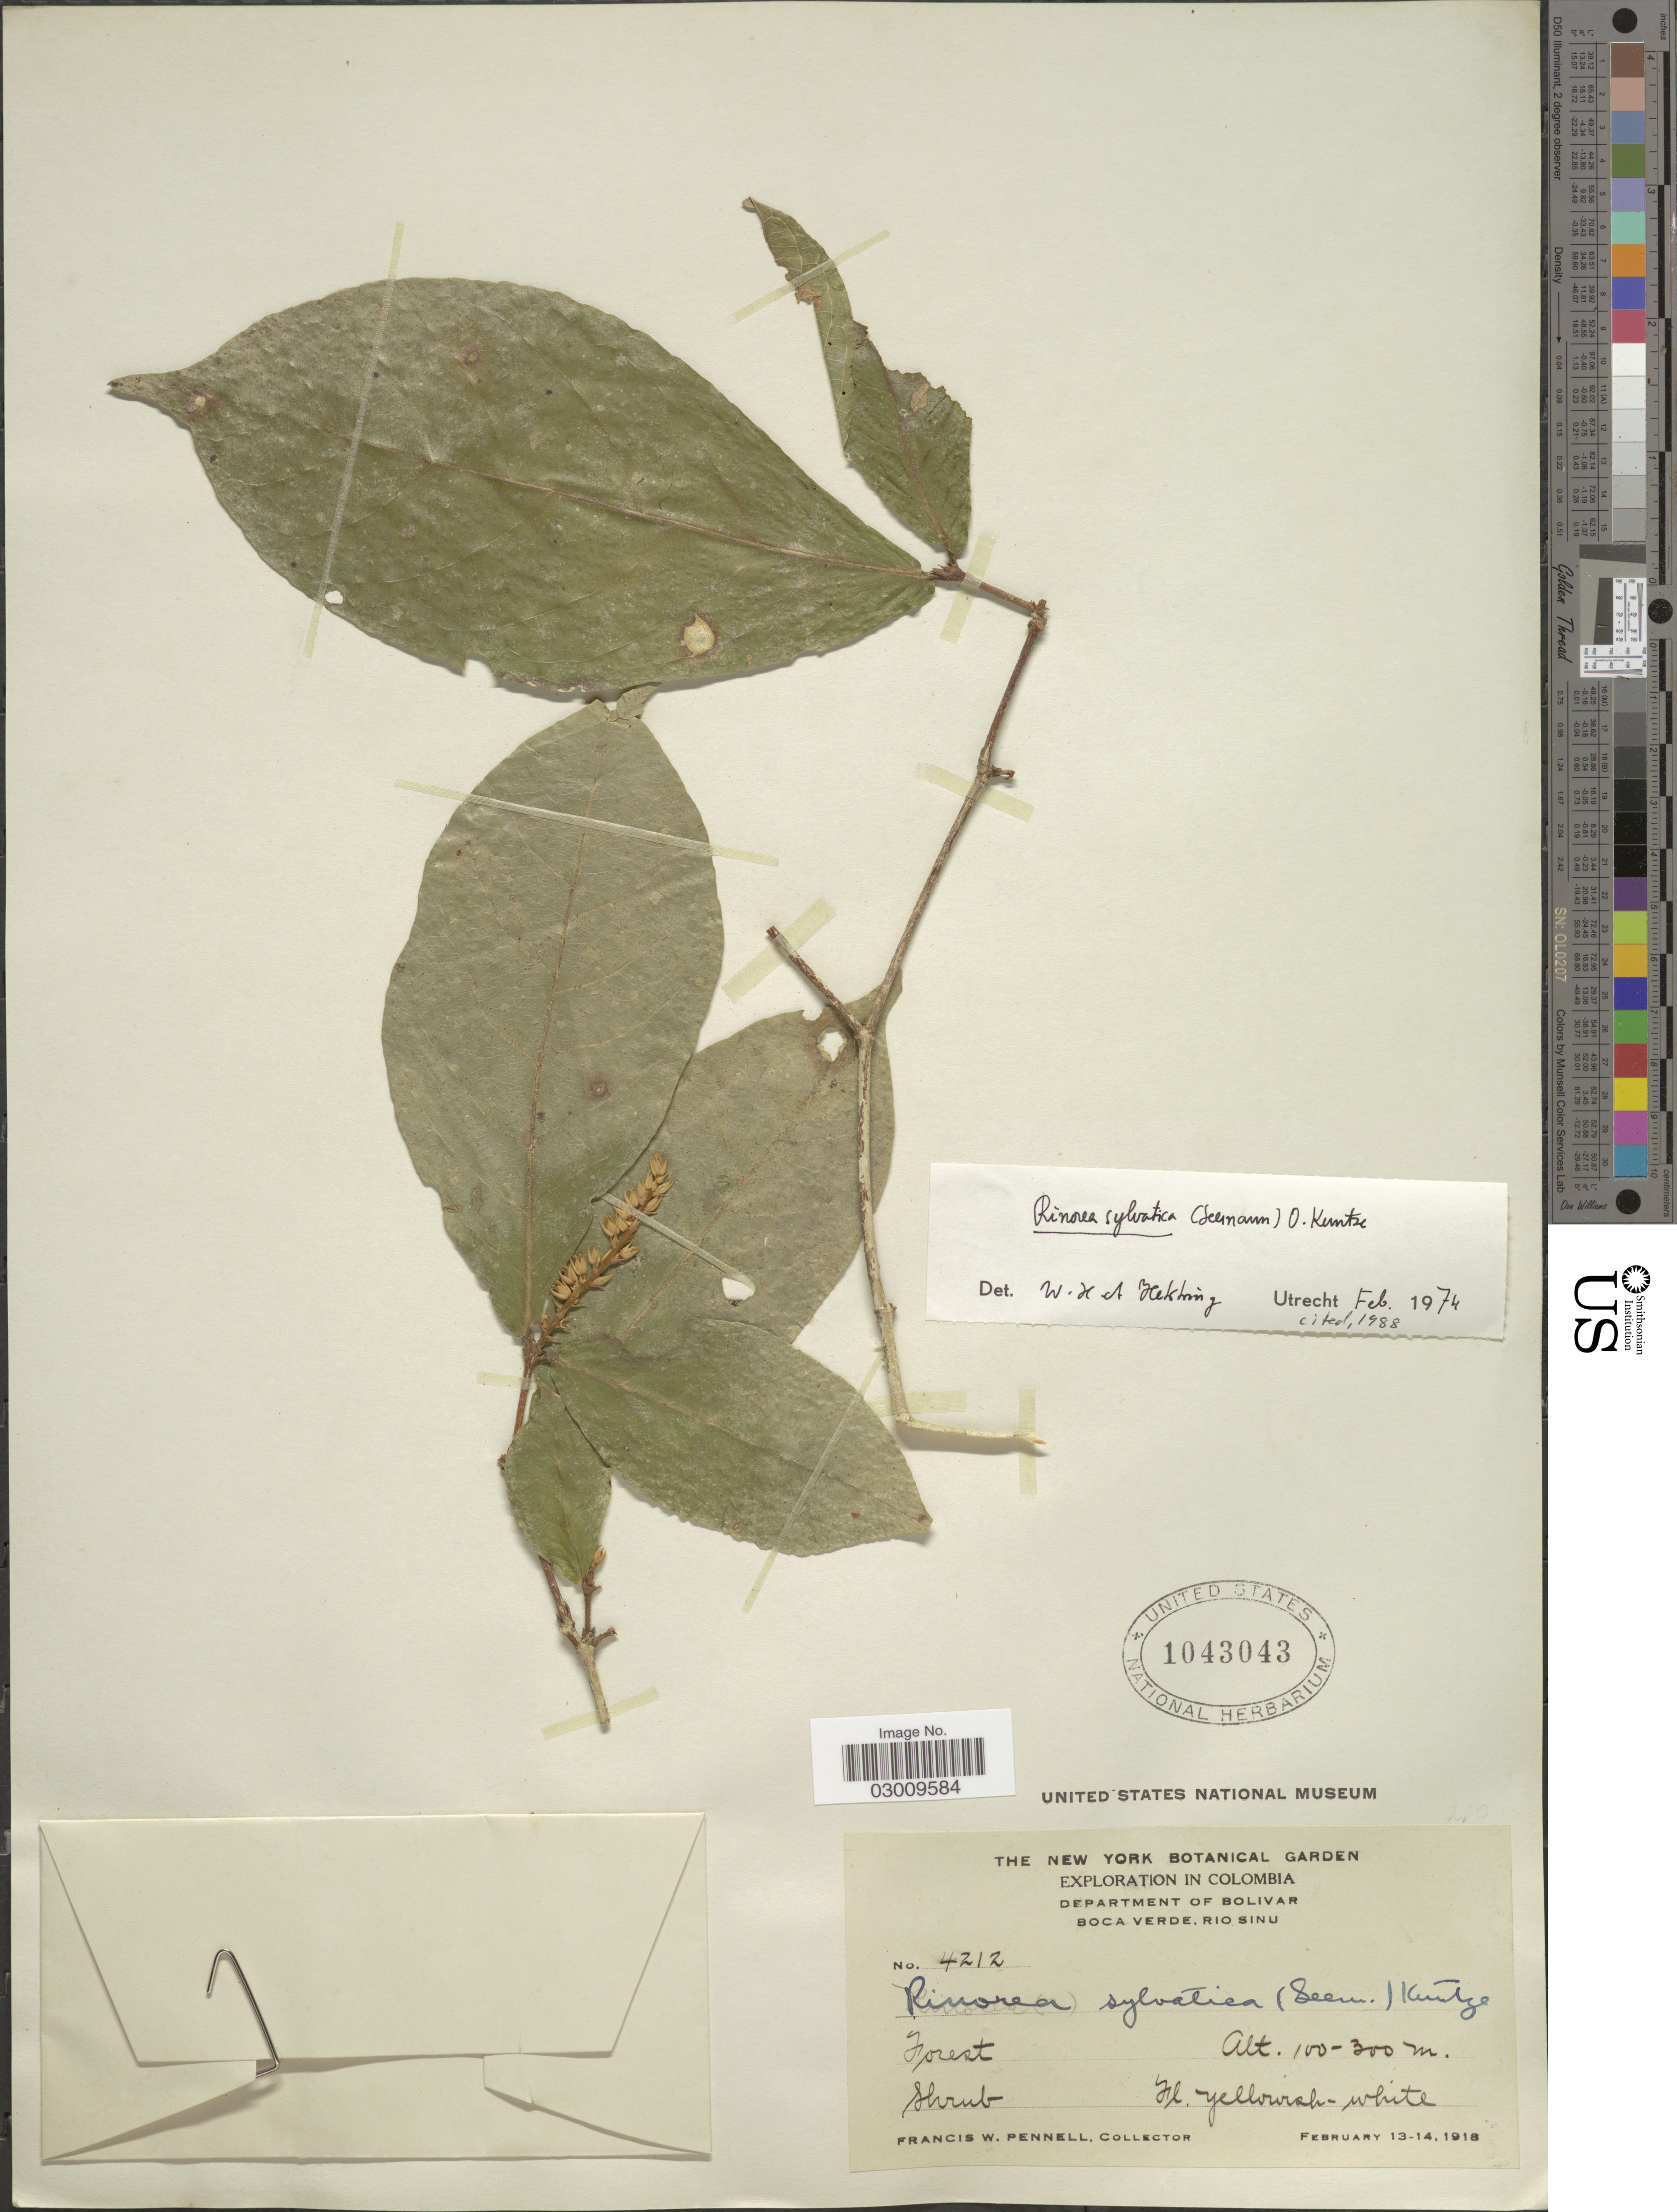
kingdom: Plantae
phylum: Tracheophyta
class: Magnoliopsida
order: Malpighiales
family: Violaceae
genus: Rinorea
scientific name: Rinorea sylvatica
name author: (Seem.) Kuntze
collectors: F. W. Pennell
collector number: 4212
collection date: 1918-02-13/1918-02-14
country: Colombia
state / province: Bolívar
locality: Department of Bolivar. Boca Verde. On Rio Sinu.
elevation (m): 100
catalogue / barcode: US 1043043